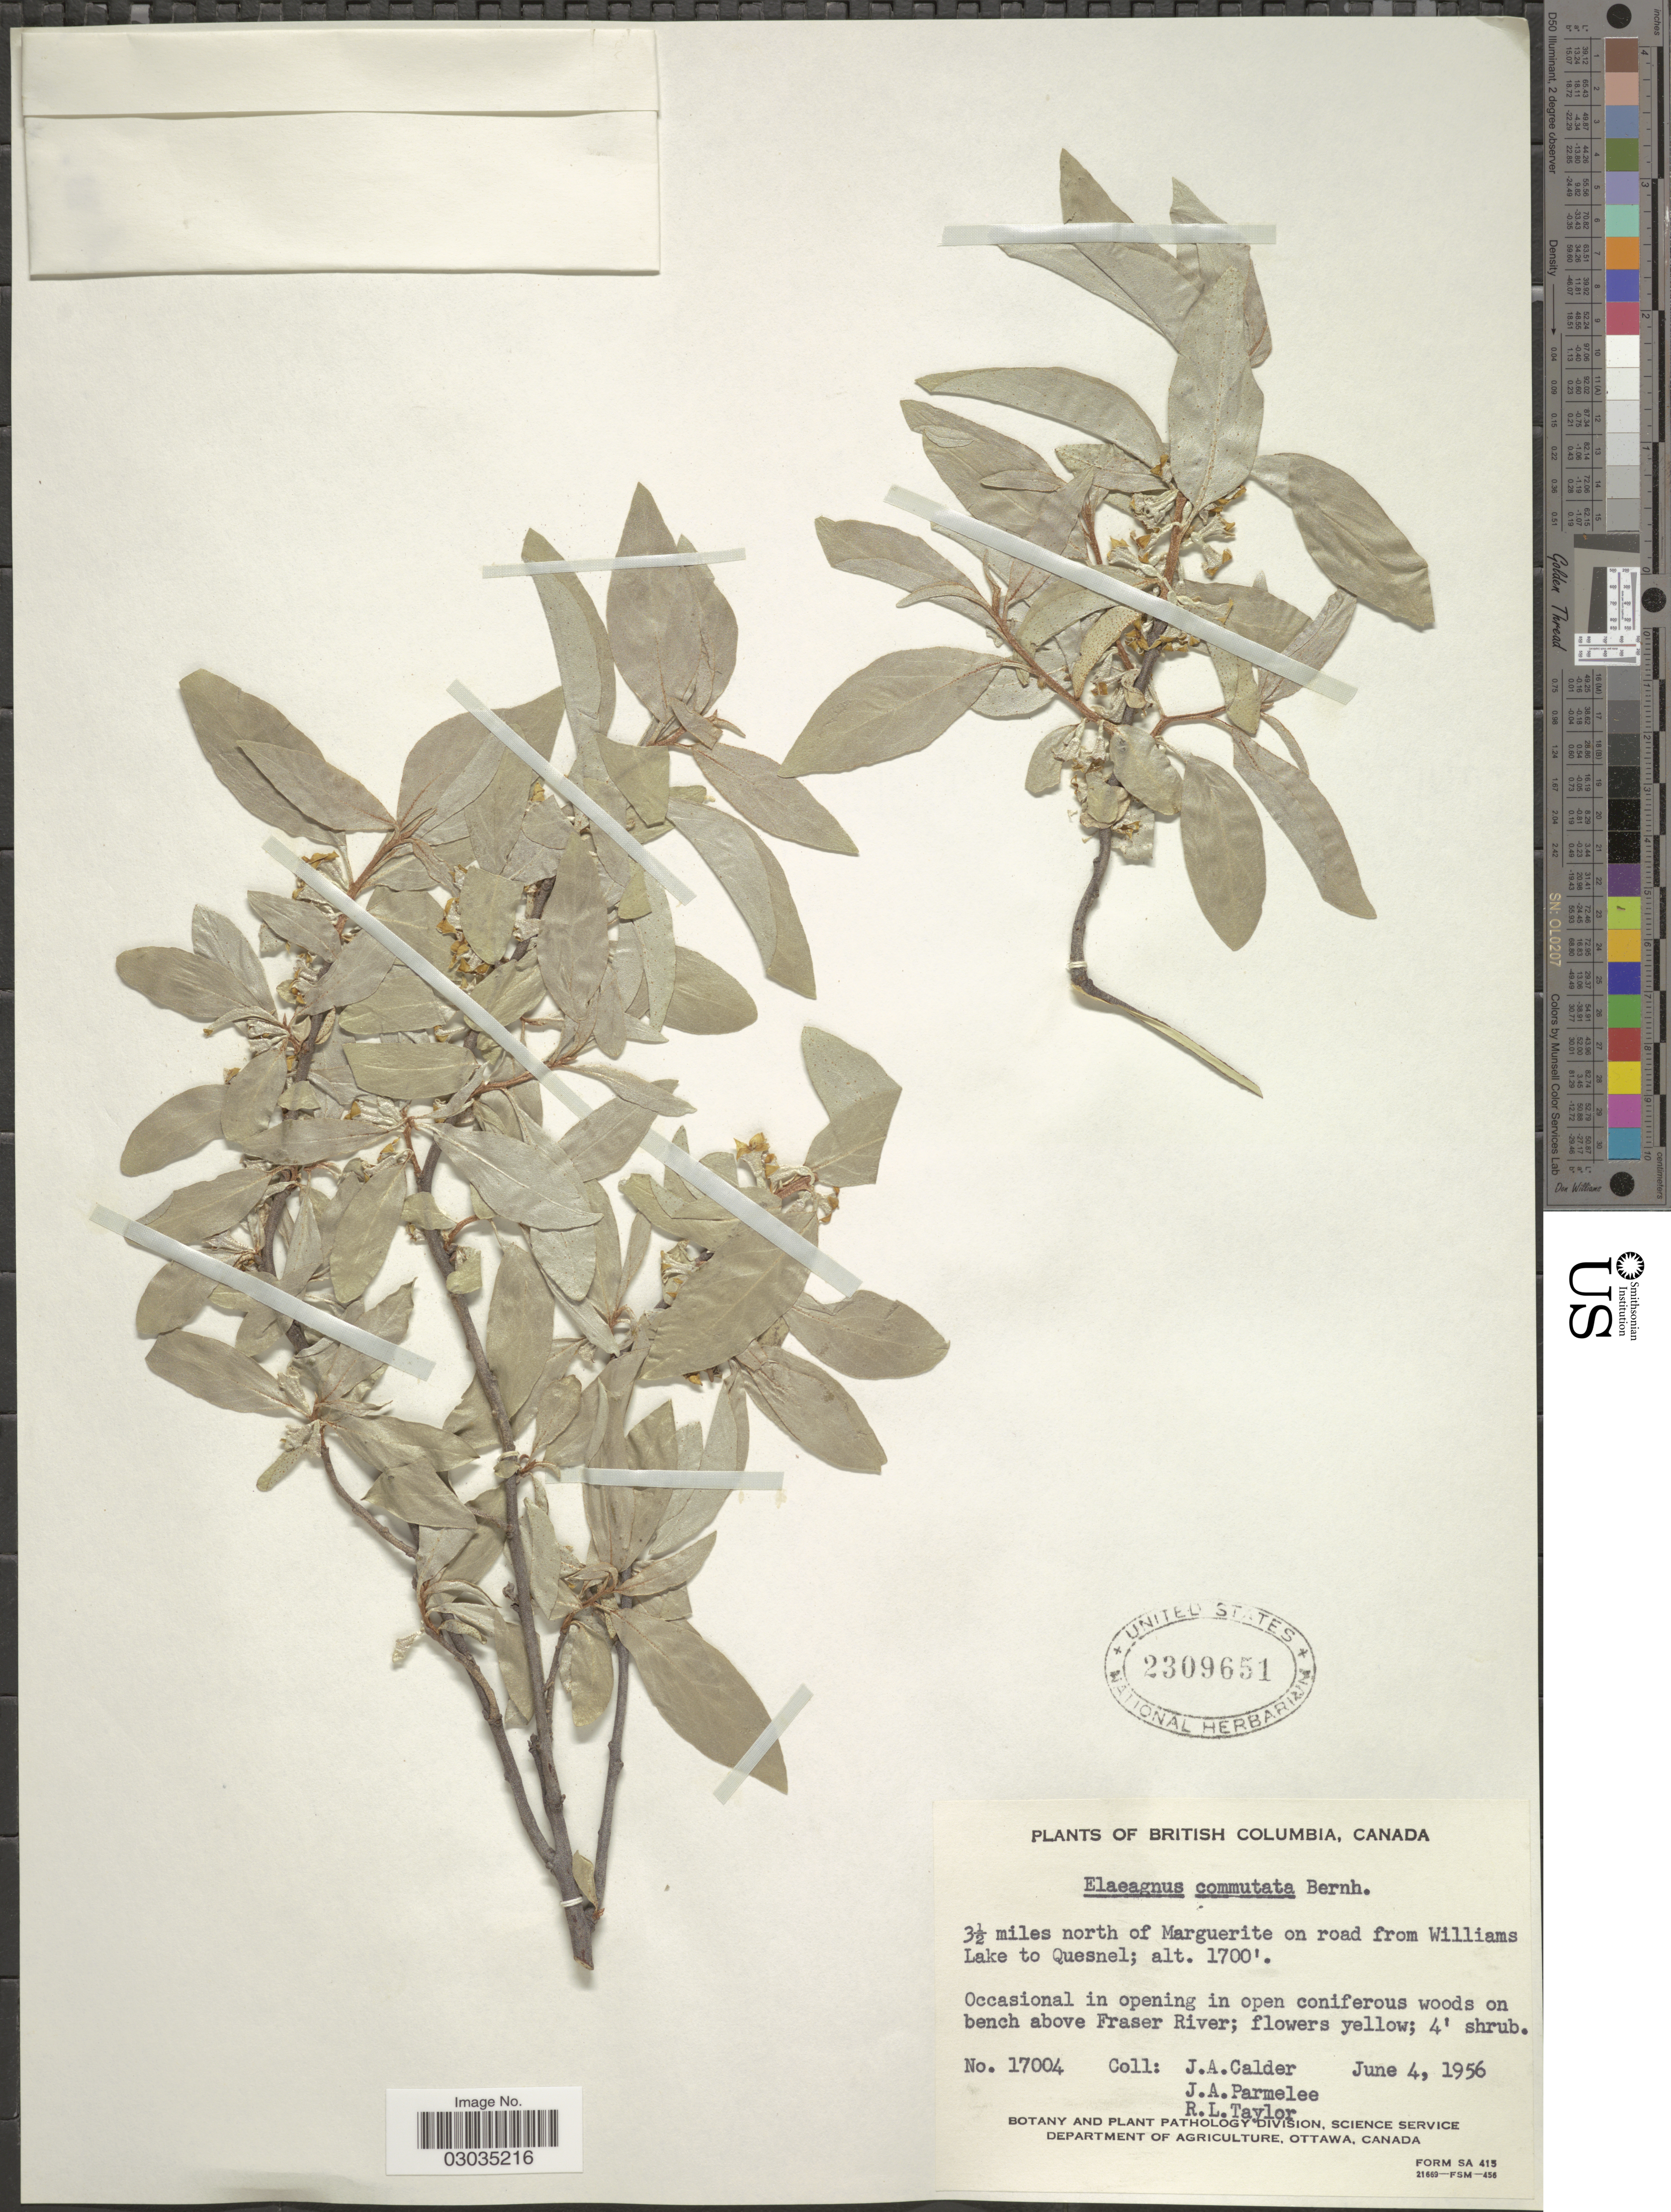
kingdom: Plantae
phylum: Tracheophyta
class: Magnoliopsida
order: Rosales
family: Elaeagnaceae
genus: Elaeagnus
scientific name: Elaeagnus commutata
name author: Bernh. ex Rydb.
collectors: J. A. Calder, J. A. Parmelee & R. Taylor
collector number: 17004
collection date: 1956-06-04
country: Canada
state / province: British Columbia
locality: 3½ miles north of Marguerite on road from Williams Lake to Quesnel.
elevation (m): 518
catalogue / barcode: US 2309651